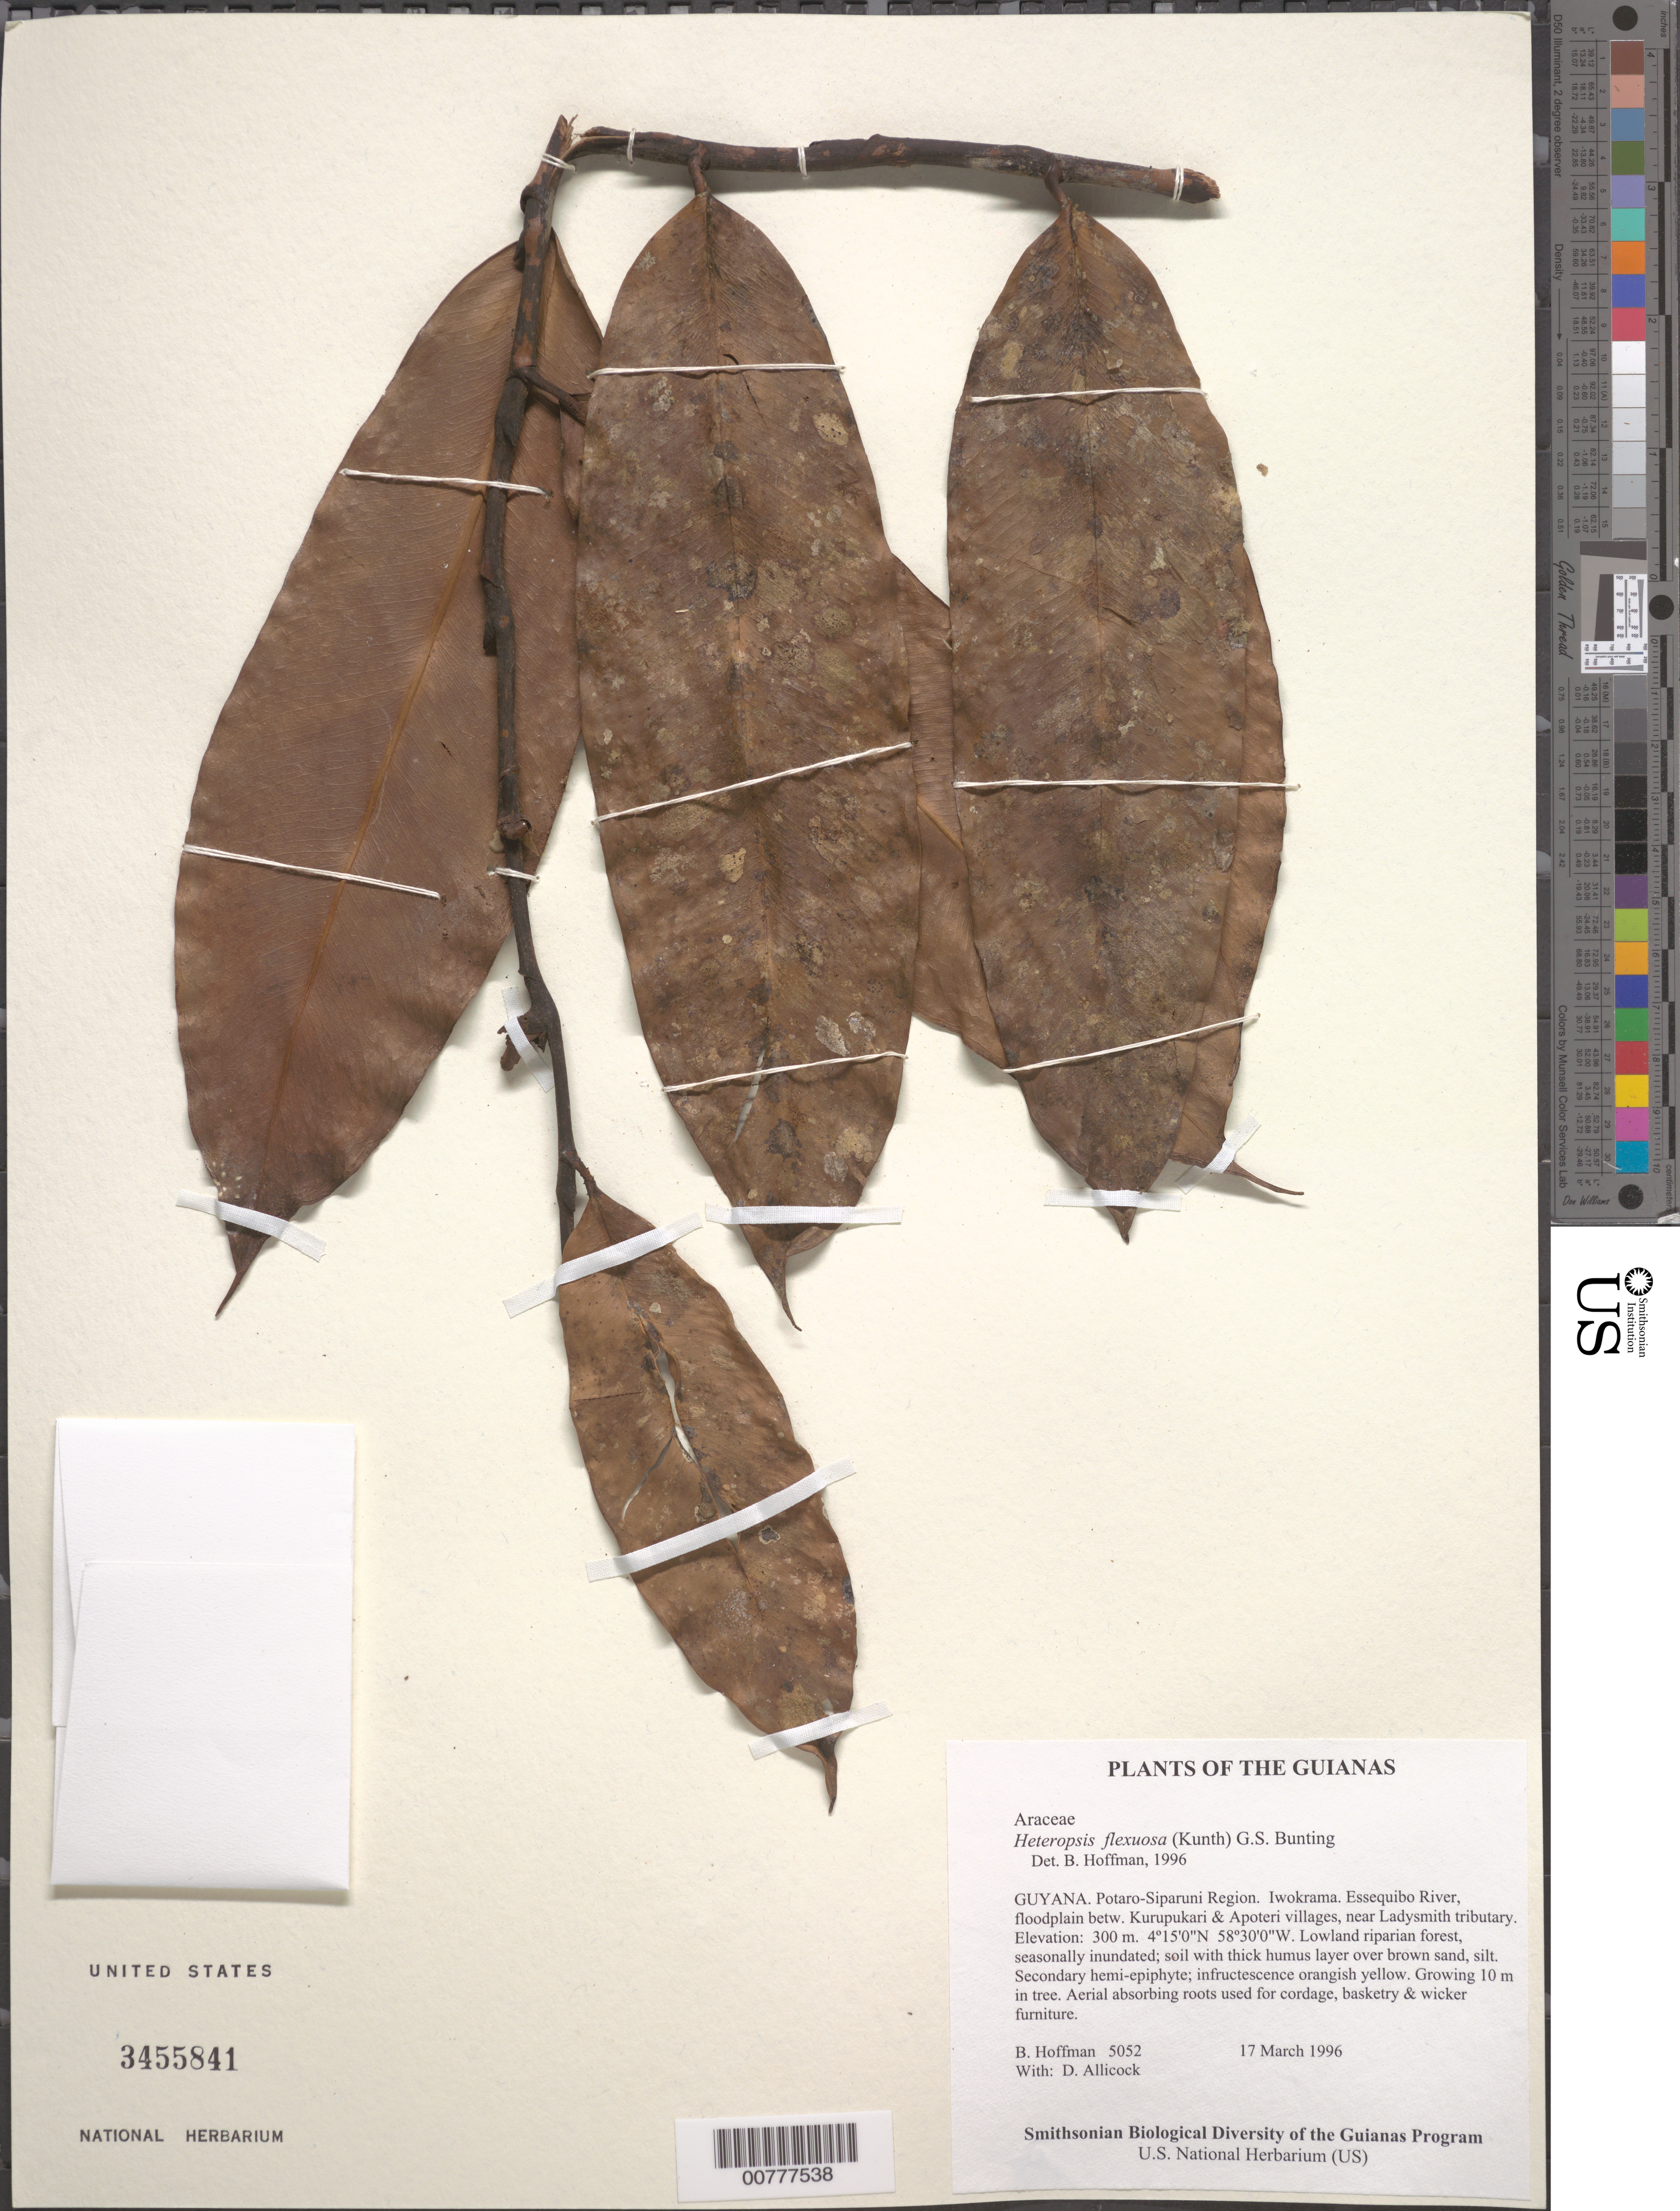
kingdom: Plantae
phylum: Tracheophyta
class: Liliopsida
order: Alismatales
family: Araceae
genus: Heteropsis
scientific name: Heteropsis flexuosa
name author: (Kunth) G.S. Bunting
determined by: Hoffman, Bruce, (US), Smithsonian Institution - National Museum of Natural History (UNITED STATES)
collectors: B. Hoffman & D. Allicock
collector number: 5052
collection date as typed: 17 March 1996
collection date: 1996-03-17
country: Guyana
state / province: Potaro-Siparuni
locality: Iwokrama. Essequibo River, floodplain between Kurupukari & Apoteri villages, near Ladysmith tributary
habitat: Lowland riparian forest, seasonally inundated; soil with thick humus layer over brown sand, silt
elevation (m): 300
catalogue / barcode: US 3455841